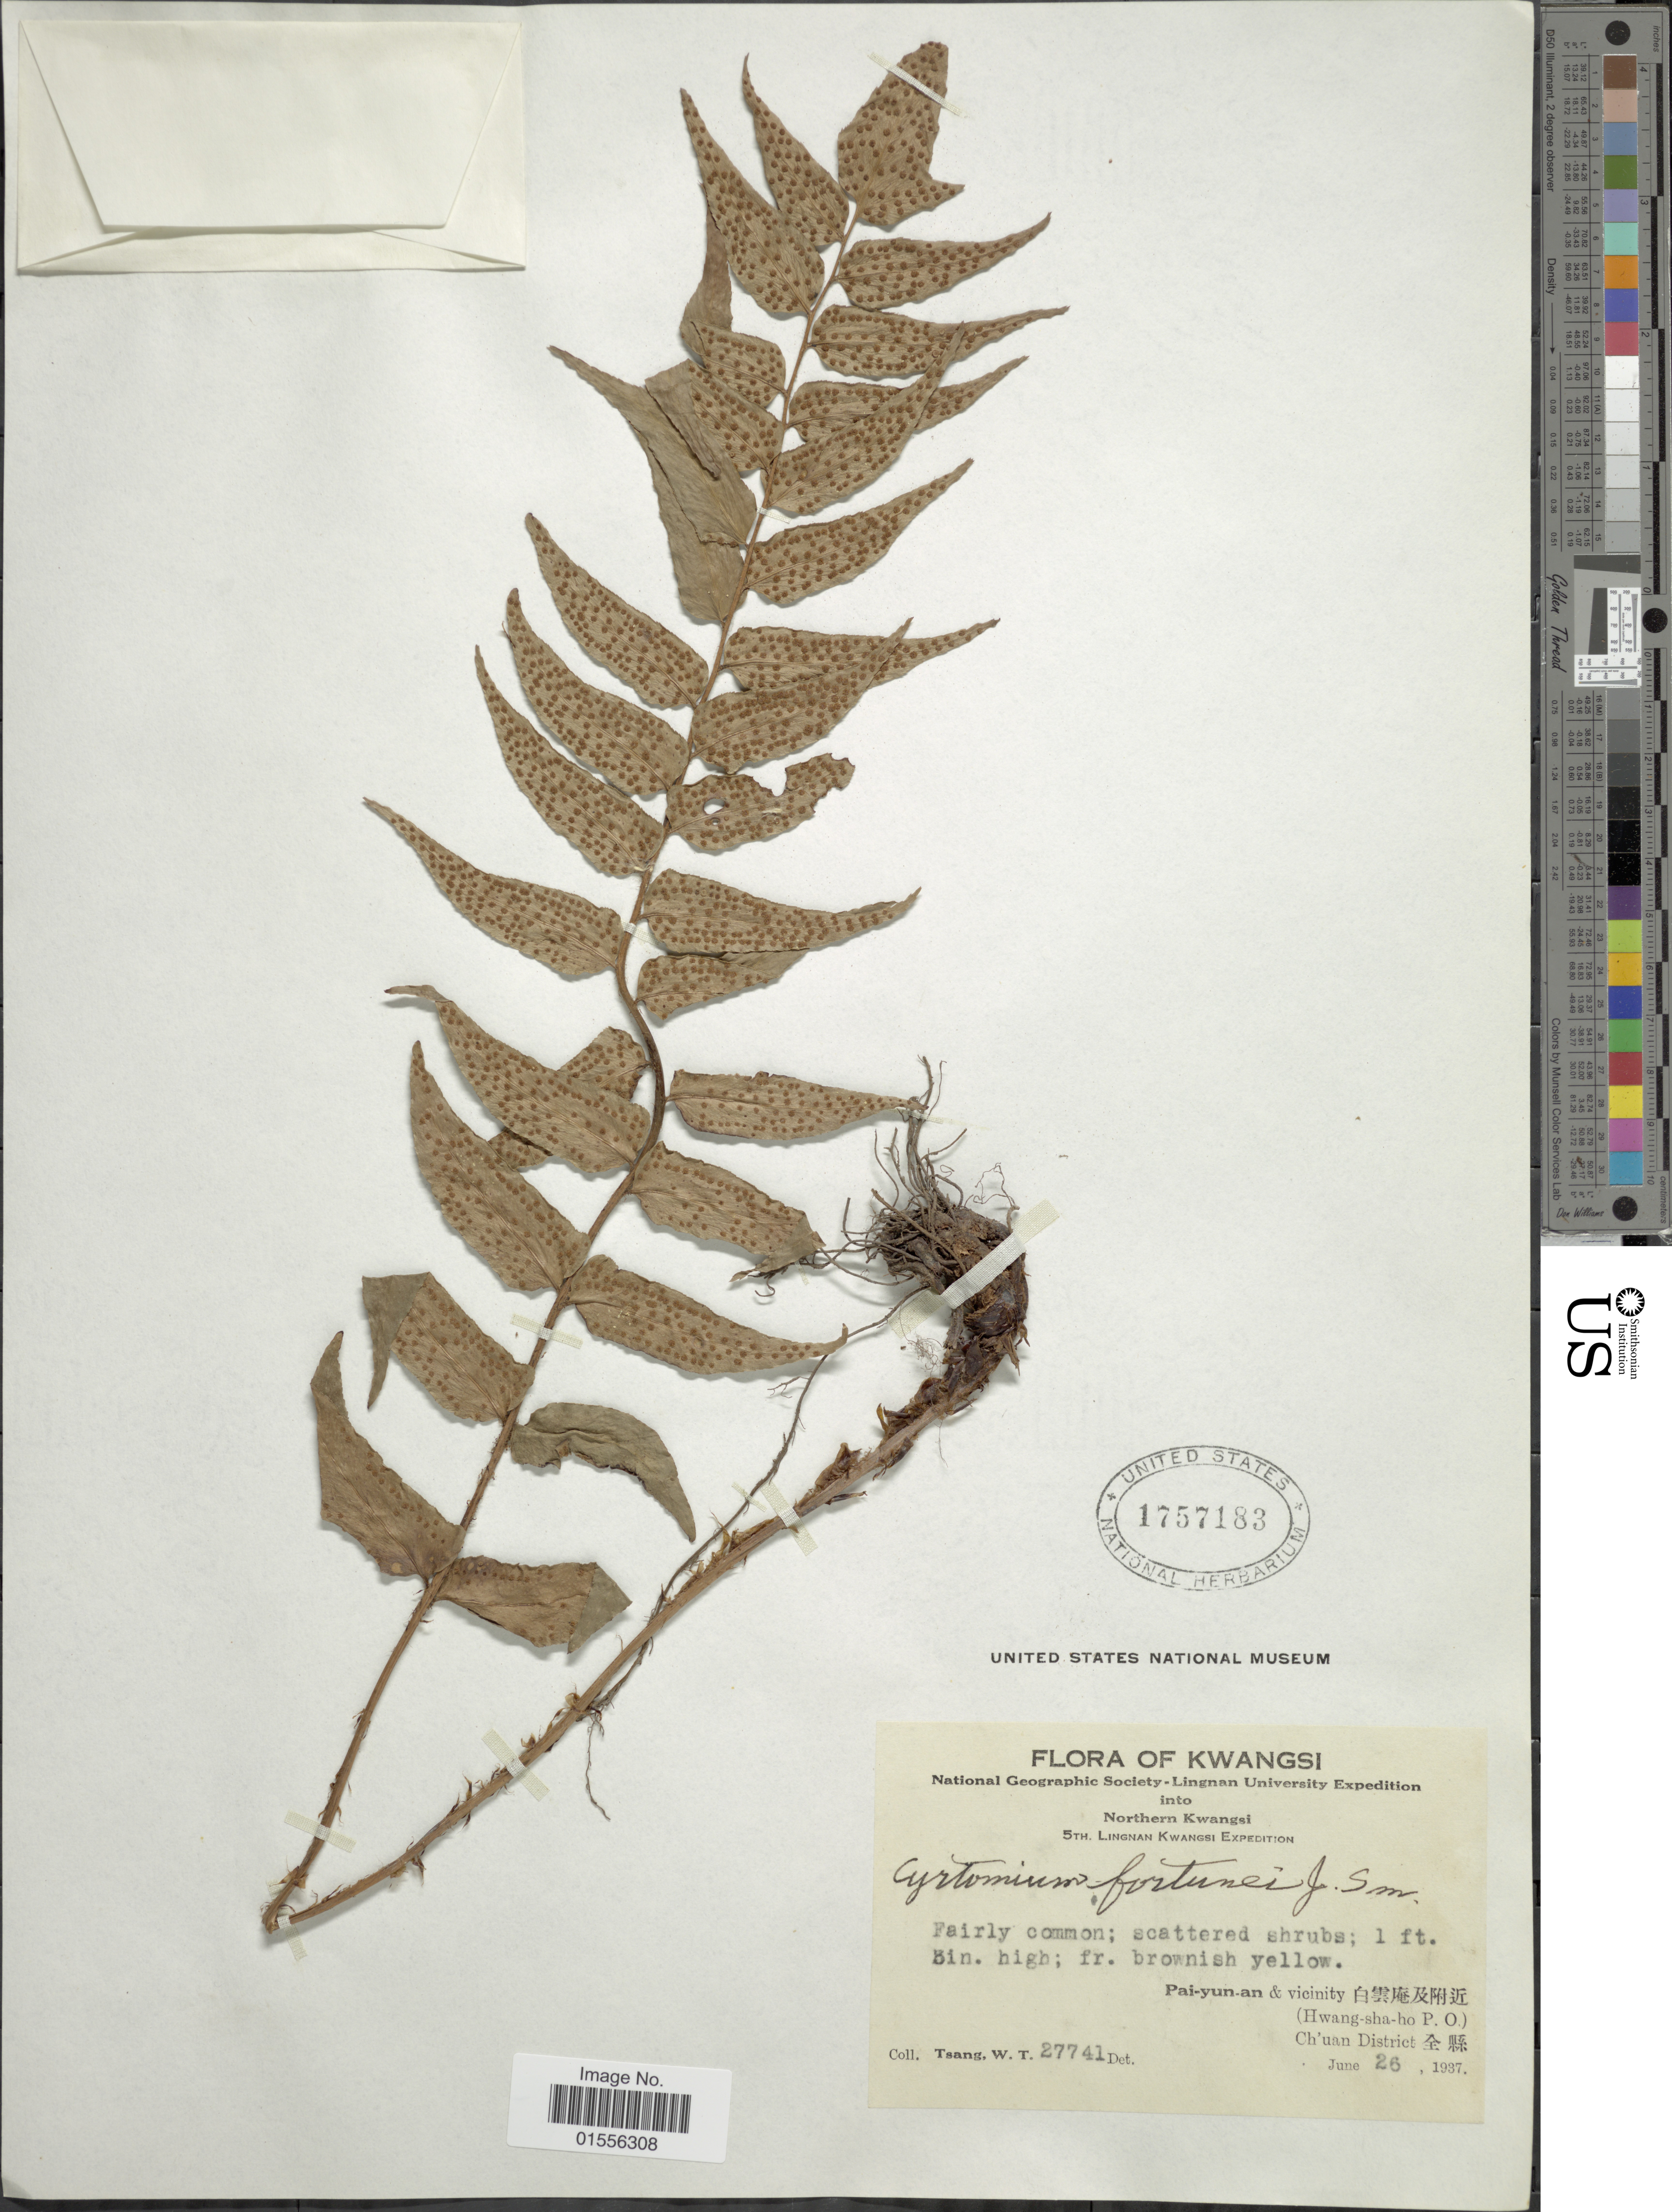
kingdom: Plantae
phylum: Tracheophyta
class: Polypodiopsida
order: Polypodiales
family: Dryopteridaceae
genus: Cyrtomium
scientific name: Cyrtomium fortunei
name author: J. Sm.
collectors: W. T. Tsang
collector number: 27741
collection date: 1937-06-26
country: China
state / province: Guangxi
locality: Kwasi,Pai-yun-an & vicinity, (Hwang-sha-ho P.O.) Ch'uan District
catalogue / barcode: US 1757183